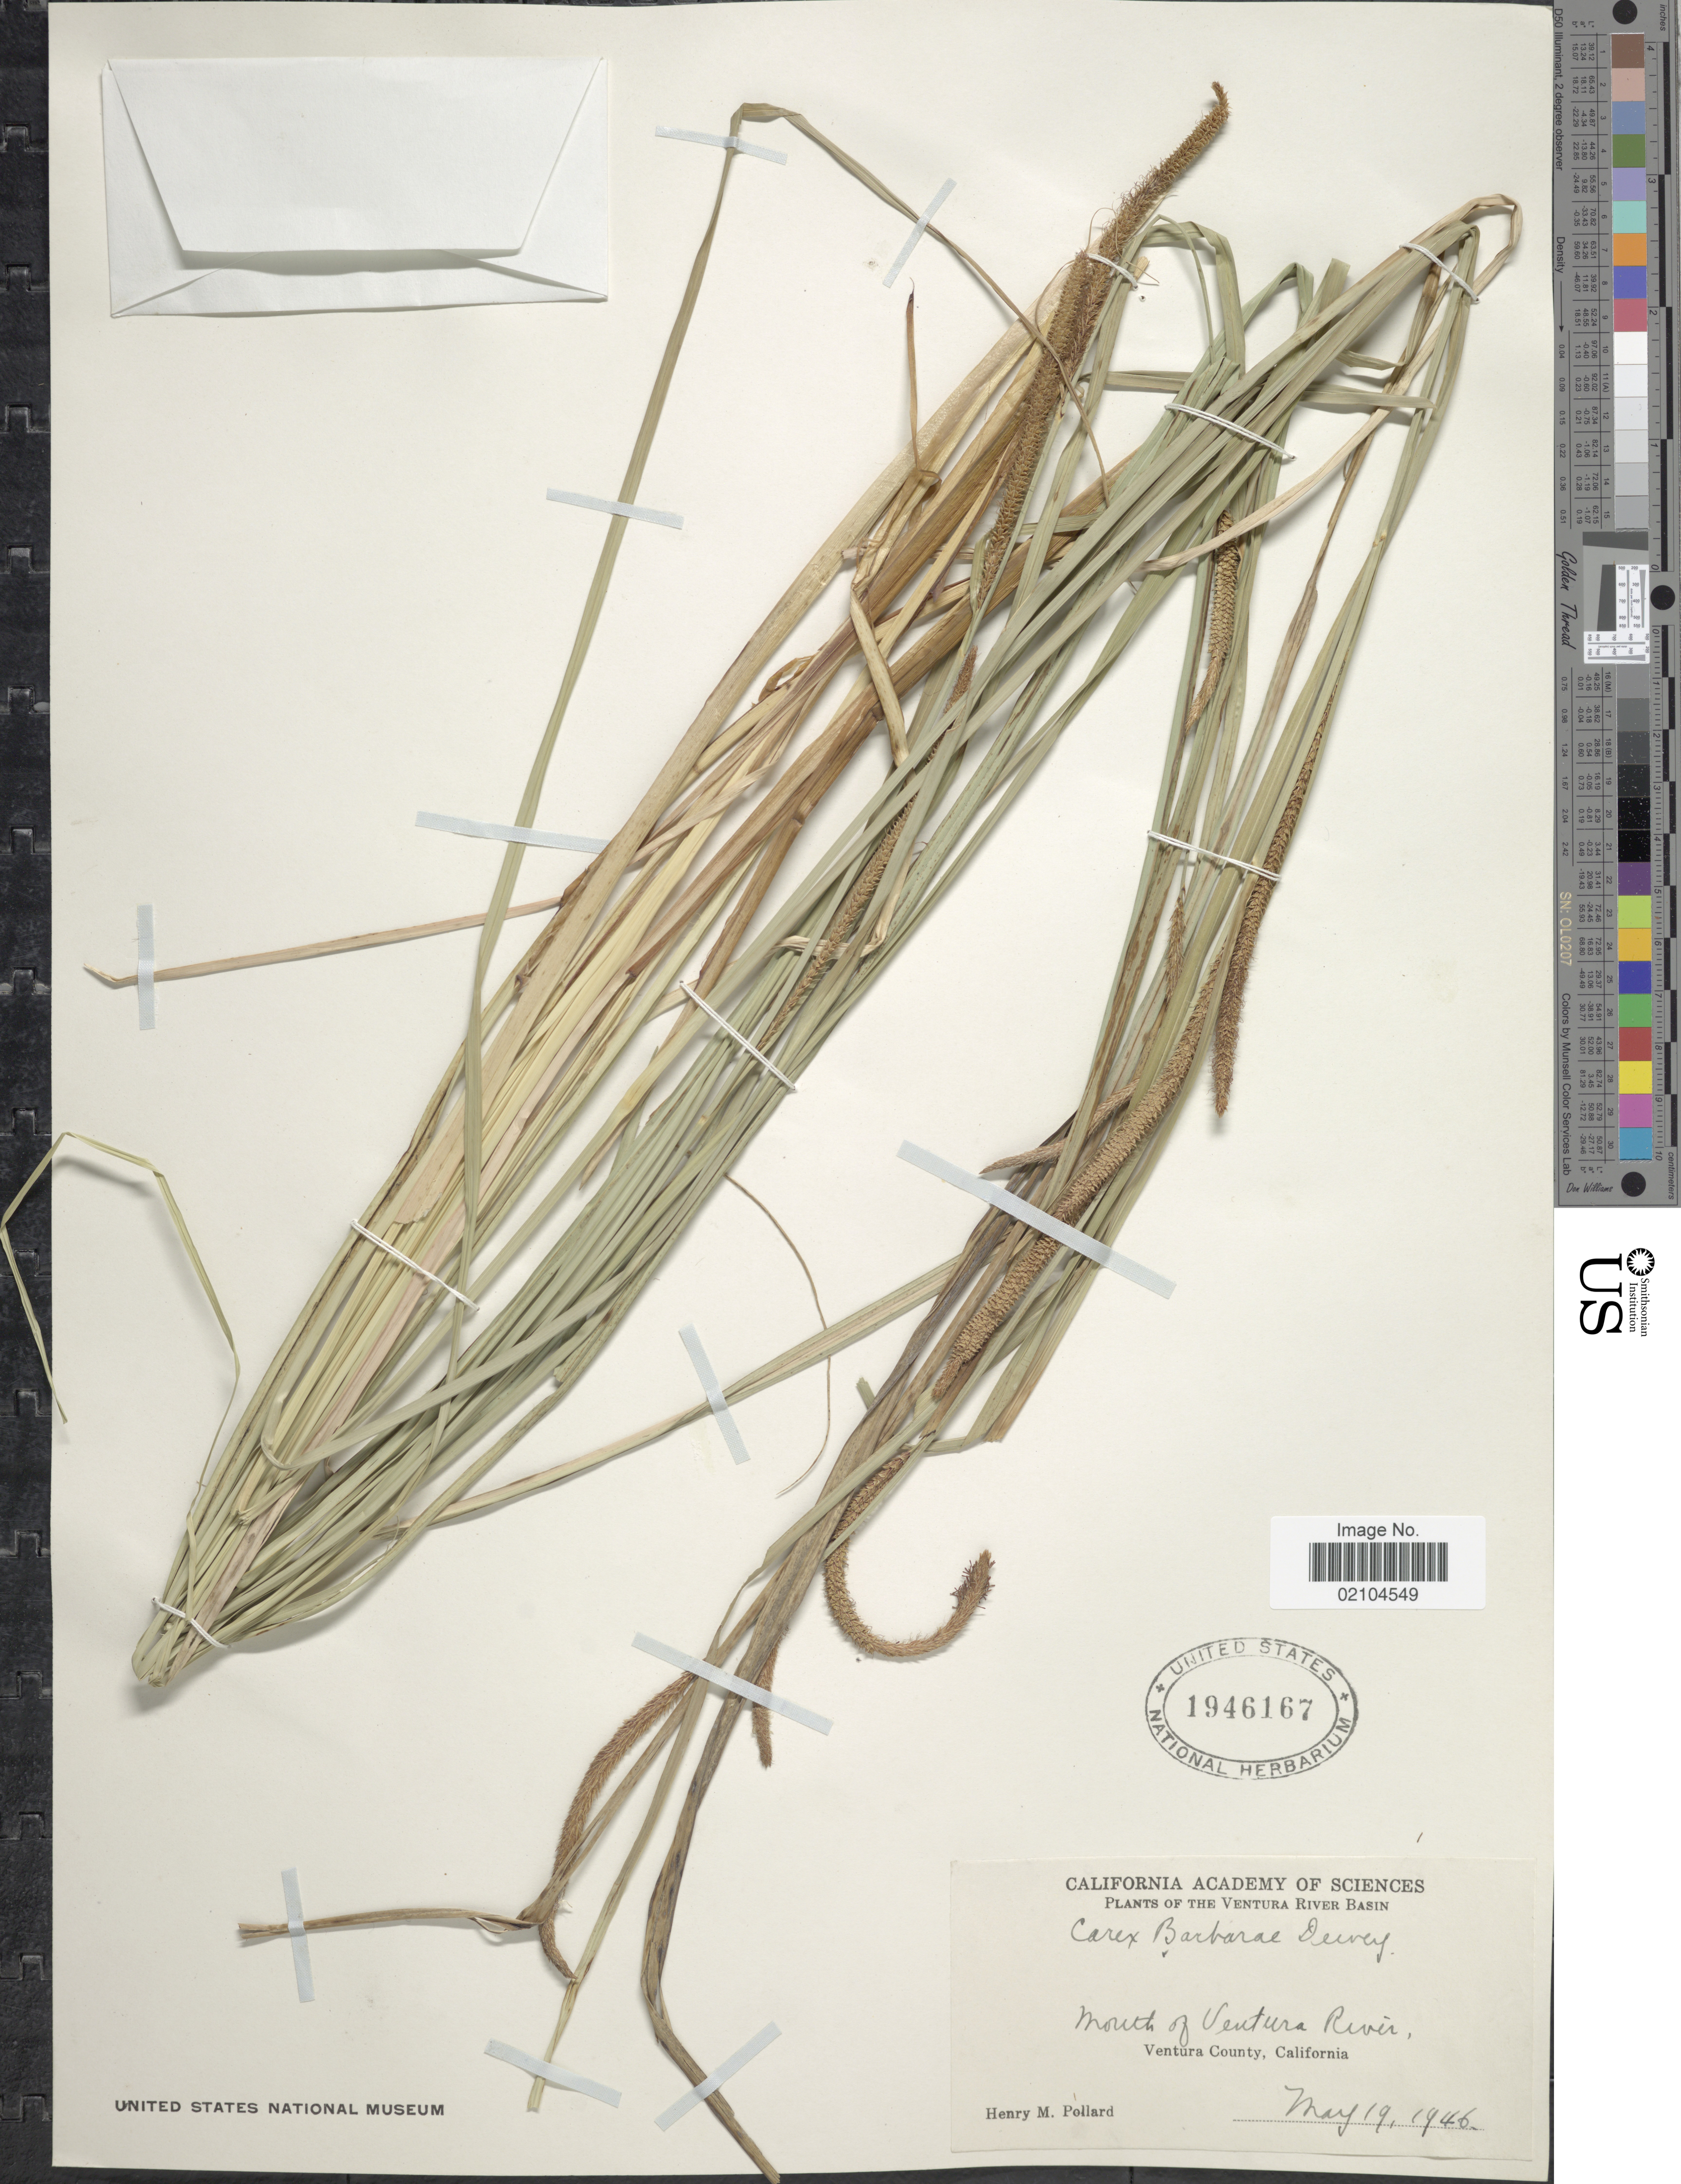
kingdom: Plantae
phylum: Tracheophyta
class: Liliopsida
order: Poales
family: Cyperaceae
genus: Carex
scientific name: Carex barbarae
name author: Dewey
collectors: H. M. Pollard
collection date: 1946-05-19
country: United States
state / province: California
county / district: Ventura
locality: The Ventura River Basin, Mouth of Ventura River, Ventura County.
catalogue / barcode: US 1946167